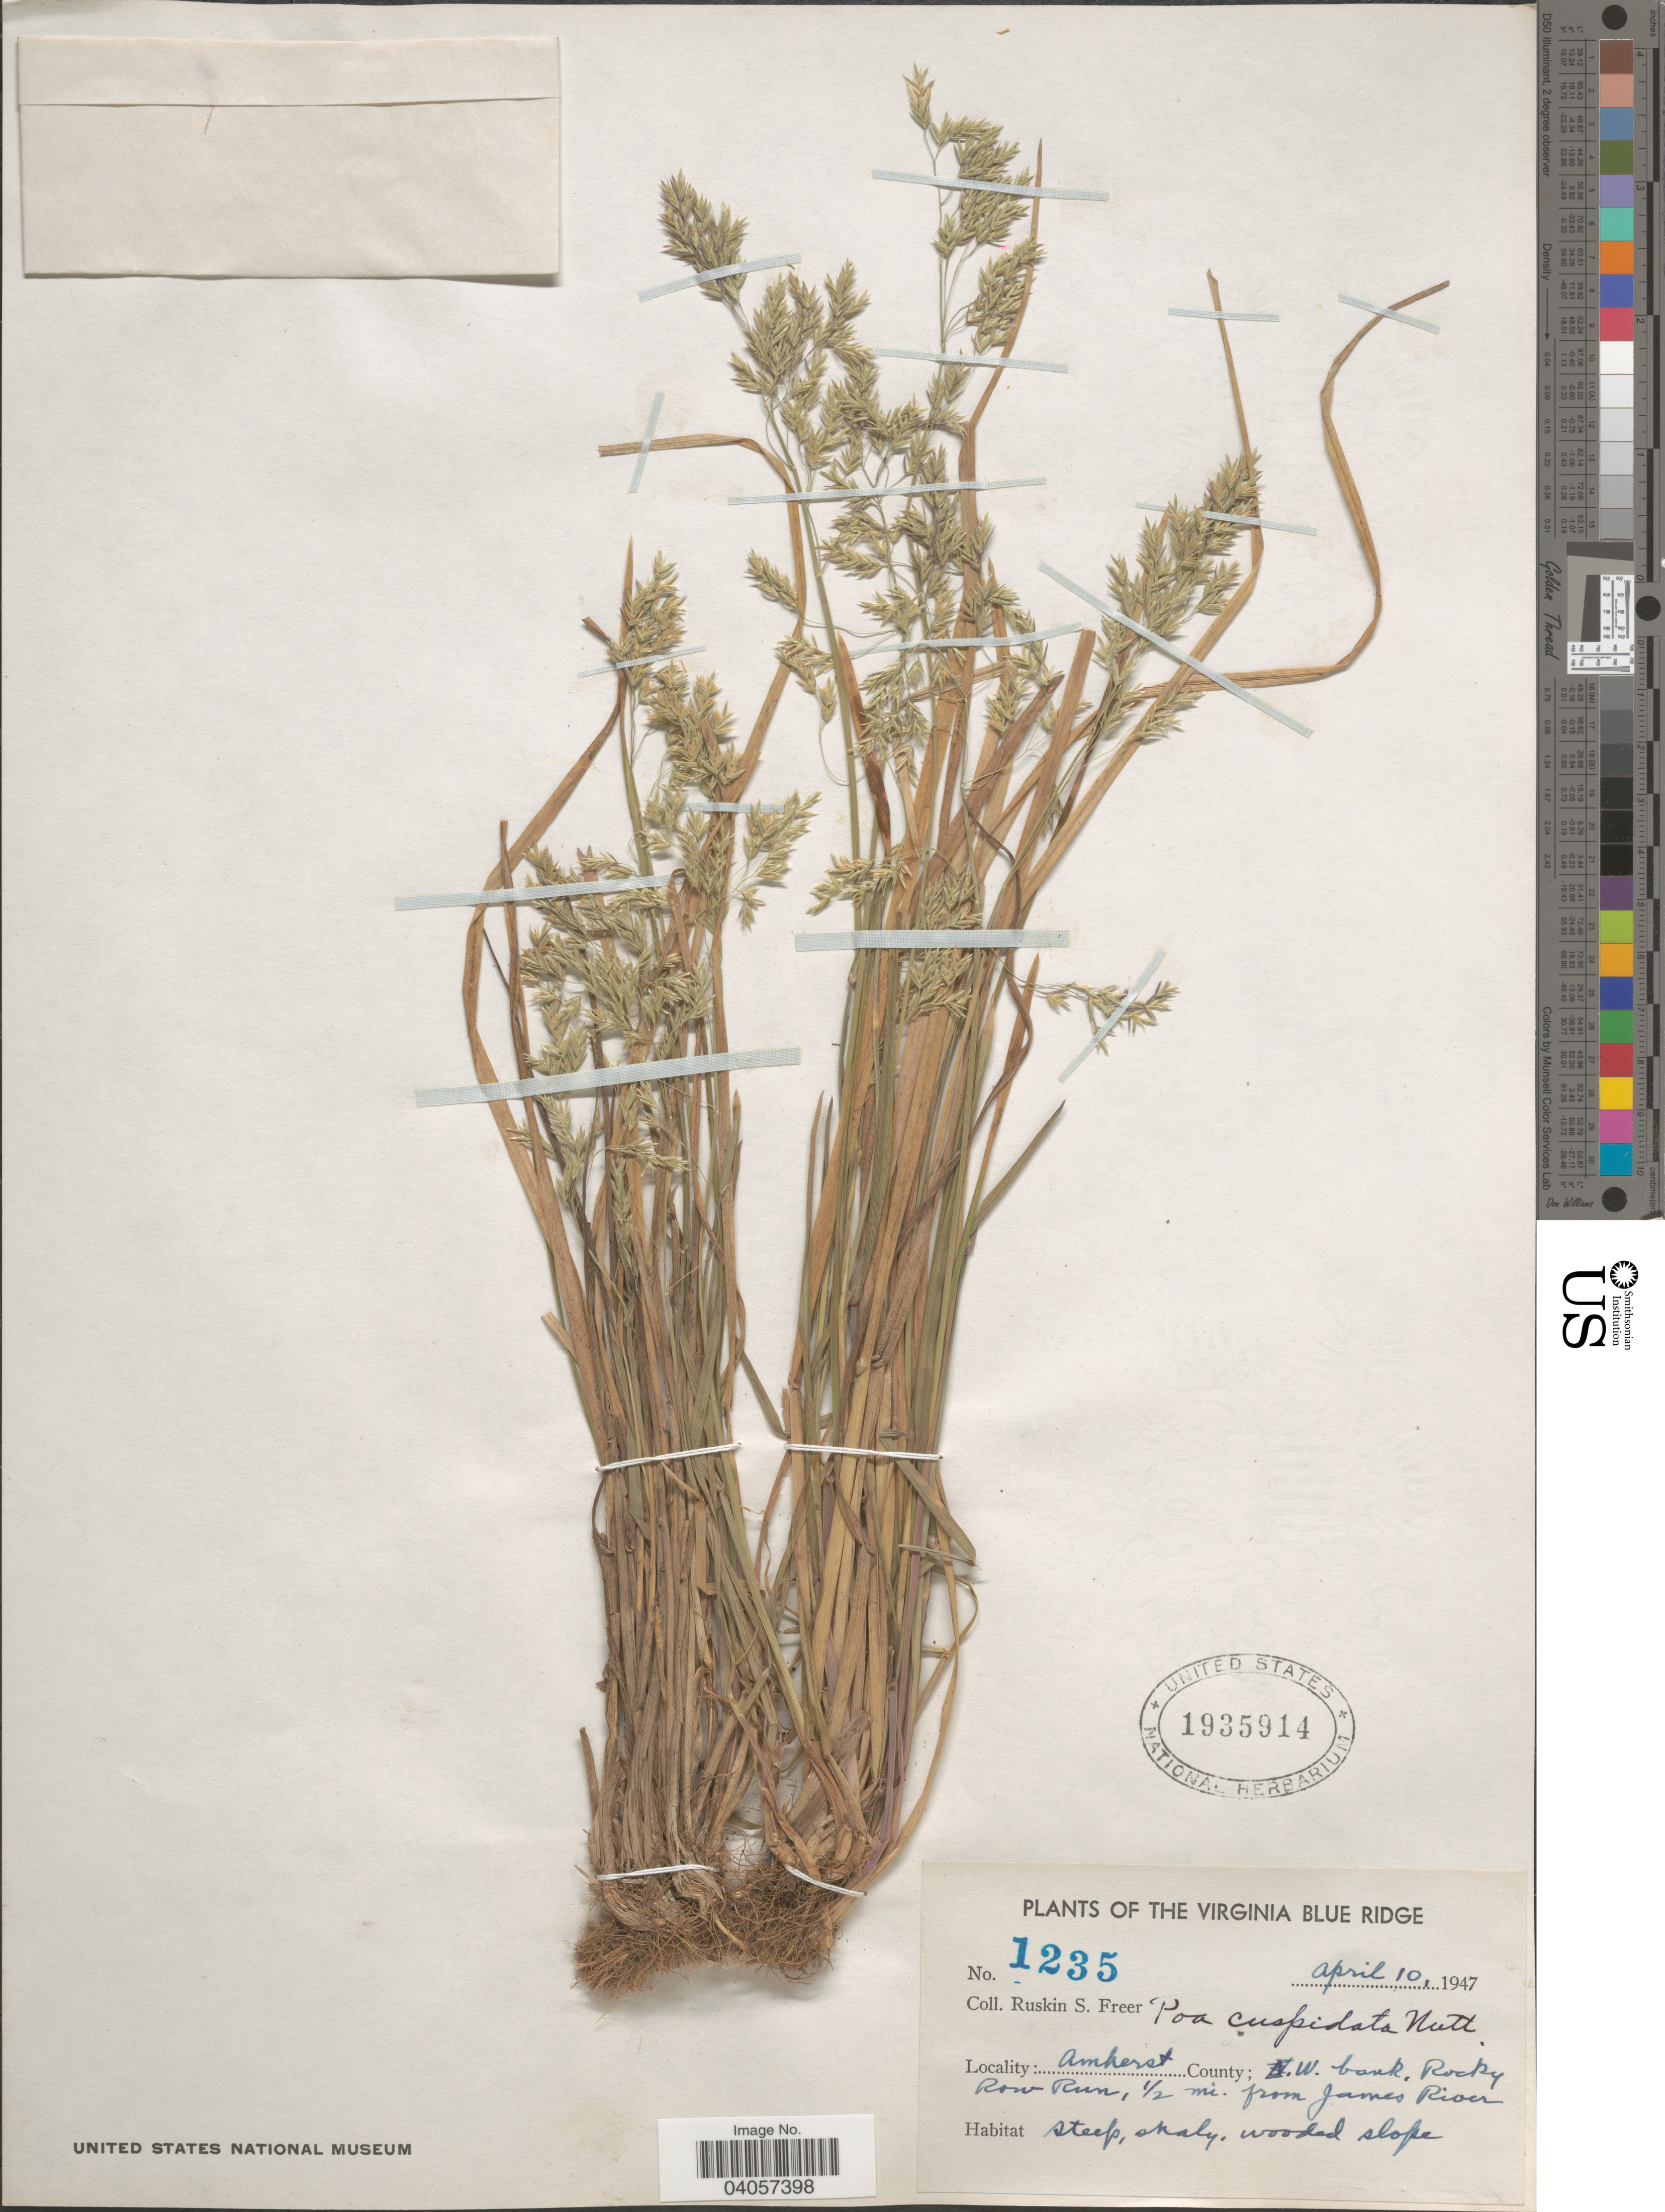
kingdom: Plantae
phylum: Tracheophyta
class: Liliopsida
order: Poales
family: Poaceae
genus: Poa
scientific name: Poa cuspidata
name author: Nutt.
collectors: R. Freer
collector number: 1235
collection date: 1947-04-10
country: United States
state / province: Virginia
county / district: Amherst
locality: The Virginia Blue Ridge. Amherst County; W. bank. Rocky Row Run, ½ mi. from James River.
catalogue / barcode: US 1935914